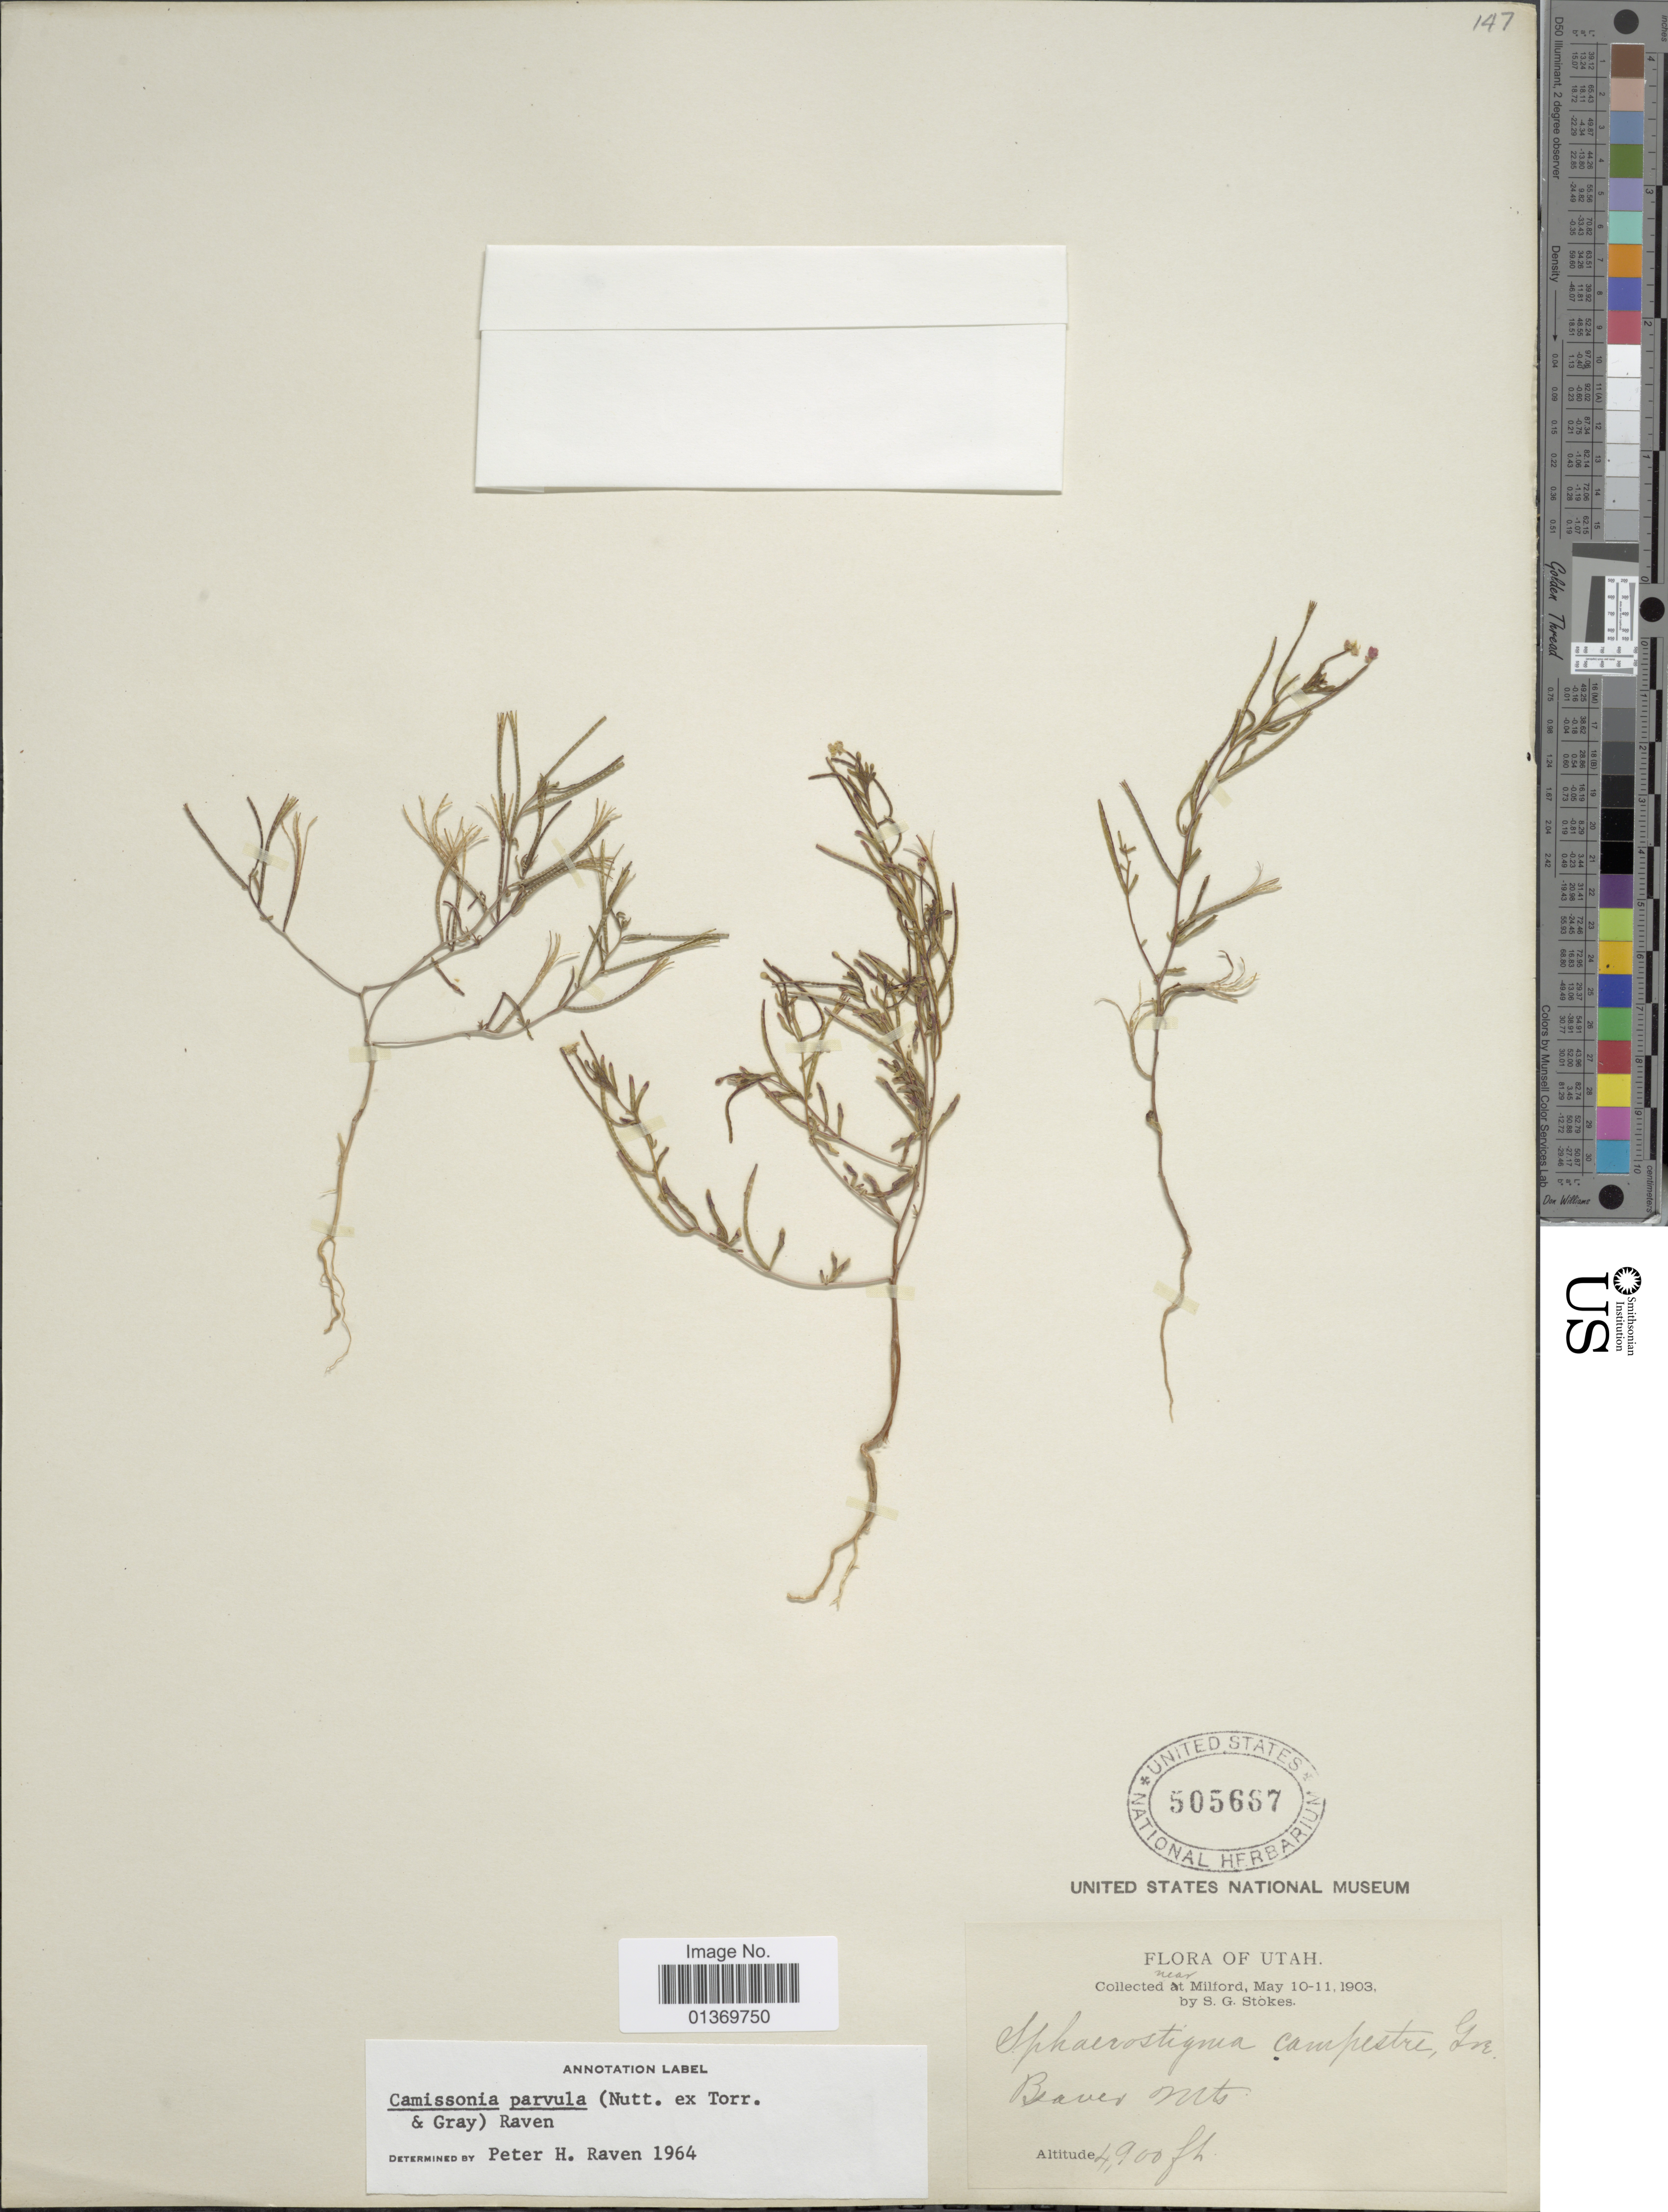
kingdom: Plantae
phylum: Tracheophyta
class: Magnoliopsida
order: Myrtales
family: Onagraceae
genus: Camissonia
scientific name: Camissonia parvula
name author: (Nutt. ex Torr. &) P.H. Raven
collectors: S. G. Stokes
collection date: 1903-05-10/1903-05-11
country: United States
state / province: Utah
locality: Near at Milford, Beaver Mts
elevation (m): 1494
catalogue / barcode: US 505667